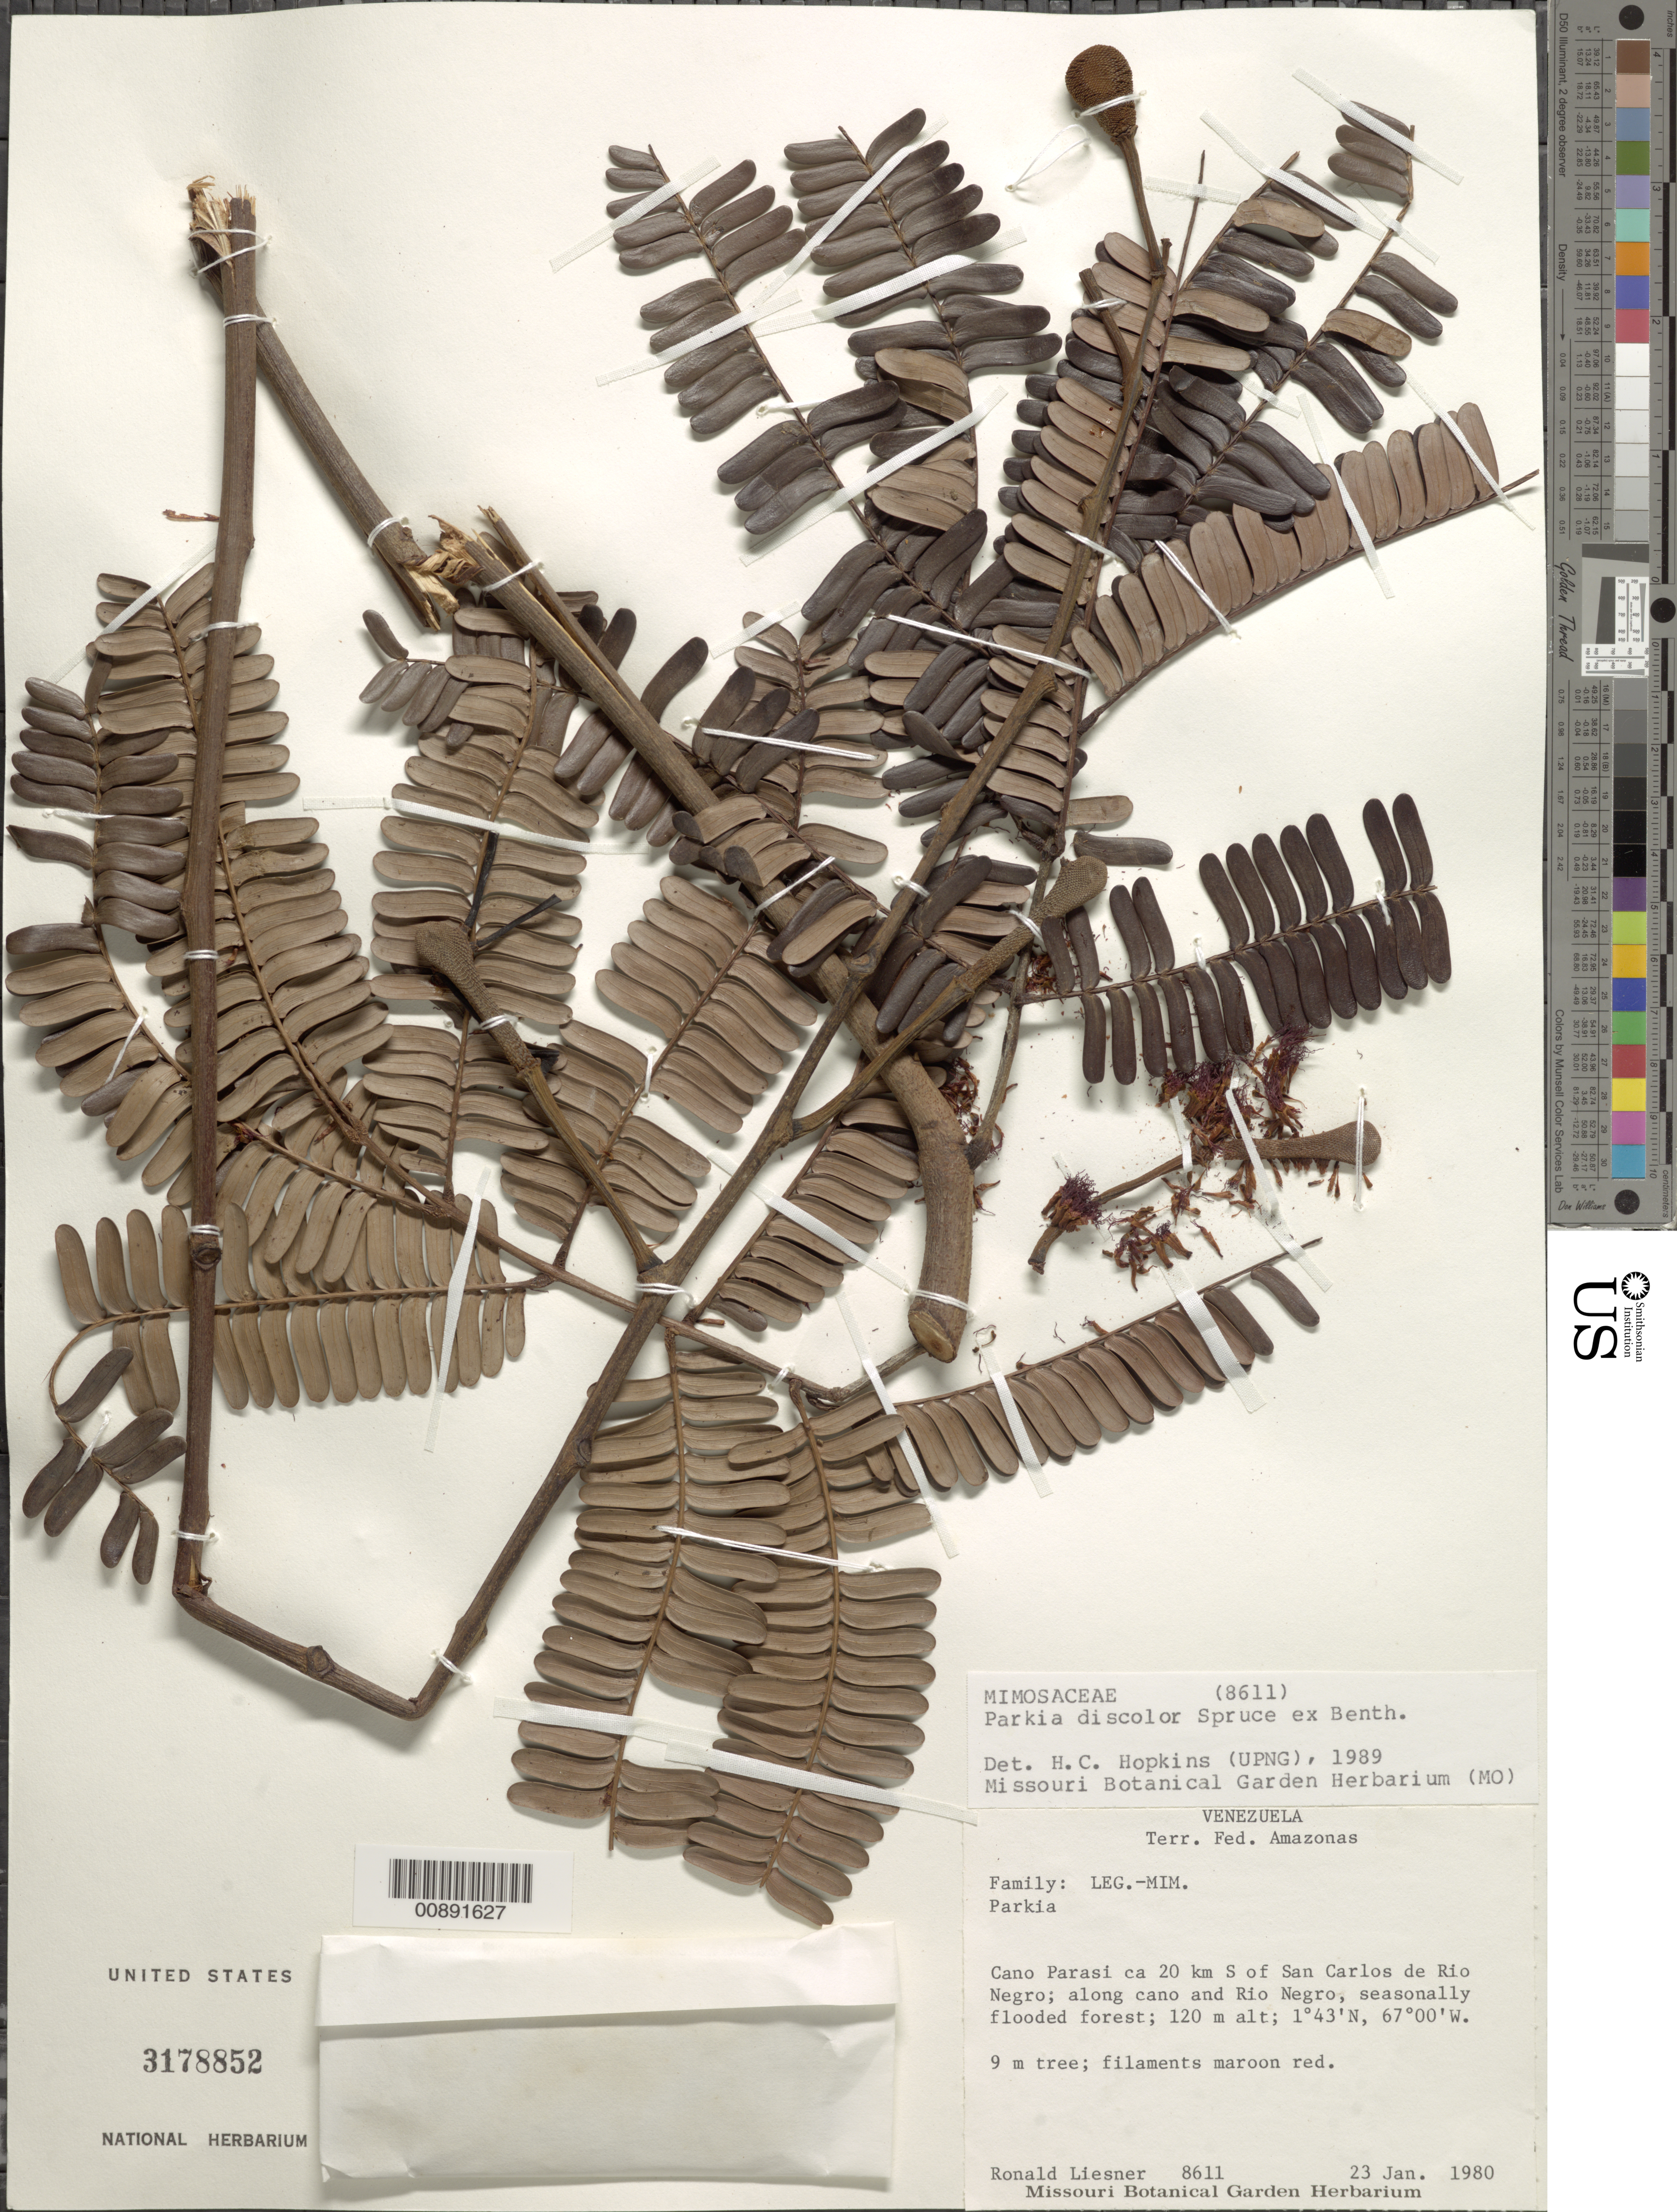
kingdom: Plantae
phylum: Tracheophyta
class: Magnoliopsida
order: Fabales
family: Fabaceae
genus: Parkia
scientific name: Parkia discolor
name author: Spruce ex Benth.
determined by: Hopkins, H. C.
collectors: R. L. Liesner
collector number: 8611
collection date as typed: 23-Jan-80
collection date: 1980-01-23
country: Venezuela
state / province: Amazonas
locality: Caño Parasi; ca. 20 km S of confluence of Río Negro and Brazo Casiquiare; along cano and Río Negro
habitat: Seasonally flooded forest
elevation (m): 120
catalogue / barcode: US 3178852